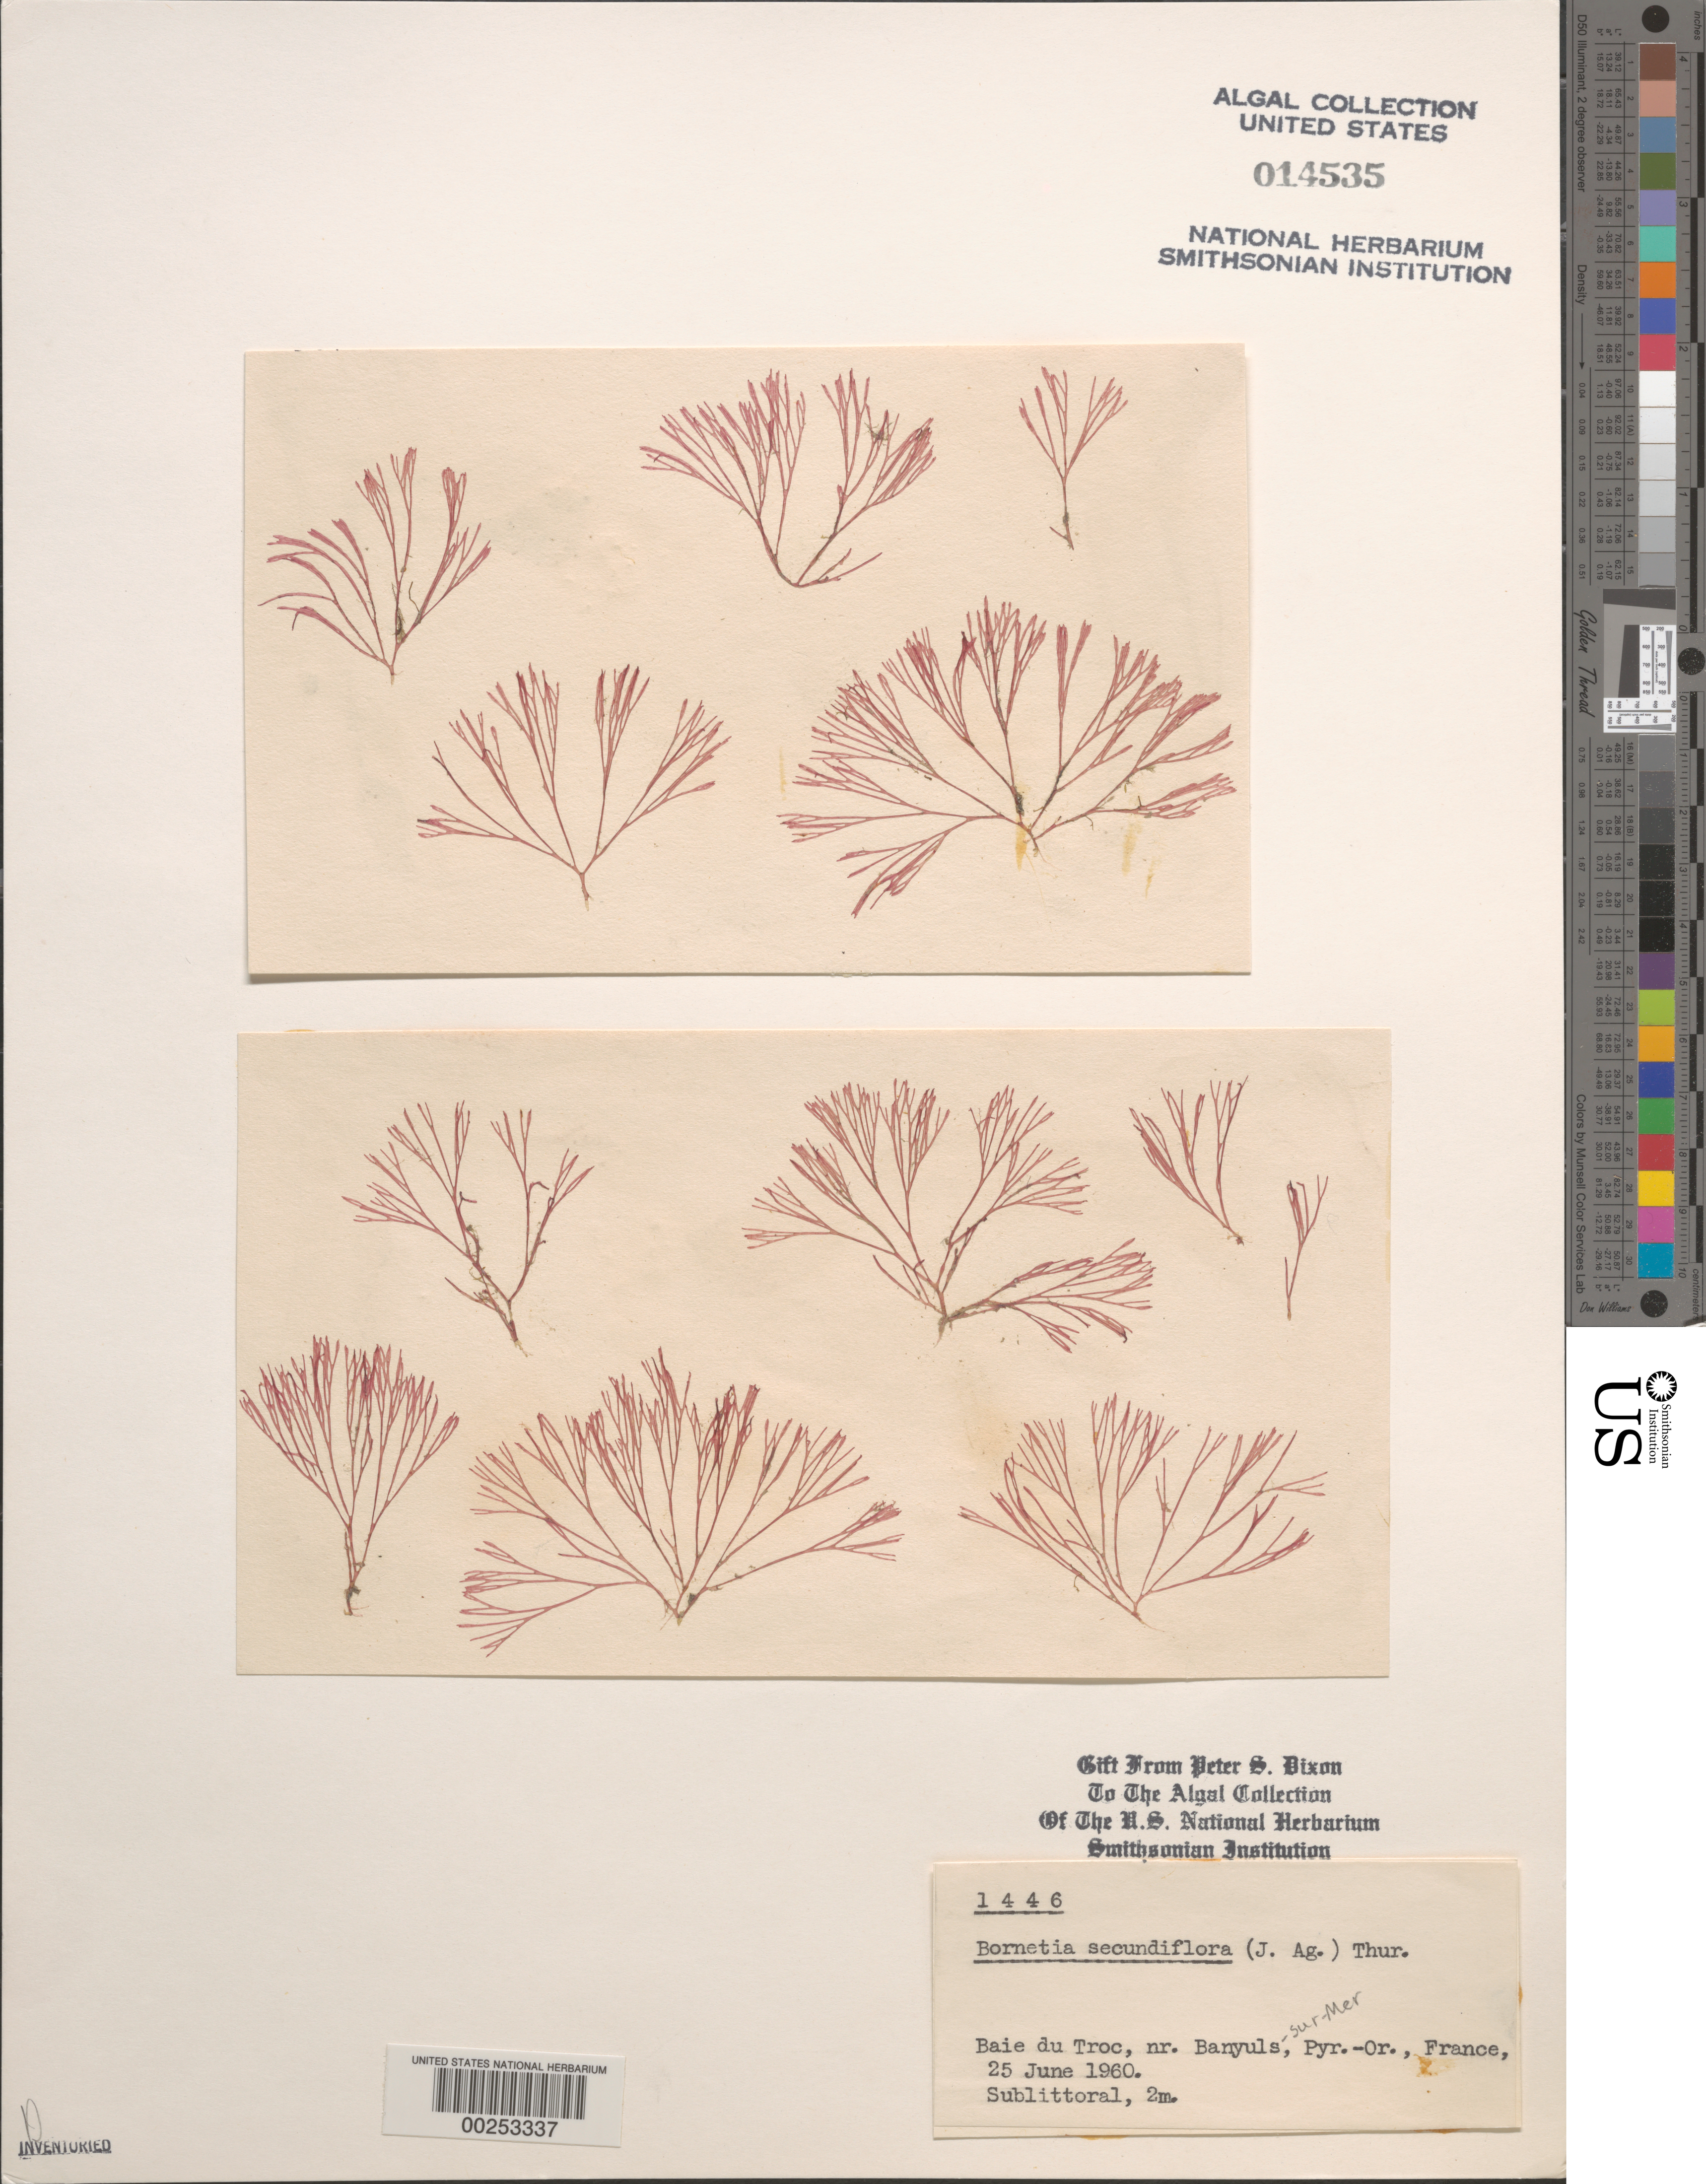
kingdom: Plantae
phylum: Rhodophyta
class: Florideophyceae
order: Ceramiales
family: Ceramiaceae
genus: Bornetia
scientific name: Bornetia secundiflora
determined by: Dixon, P. S.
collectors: P. S. Dixon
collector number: PSD 1446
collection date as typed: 25 Jun 1960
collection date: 1960-06-25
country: France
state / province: Occitanie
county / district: Pyrénées-Orientales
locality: Baie du Troc, near Banyuls-sur-Mer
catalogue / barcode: US 14535